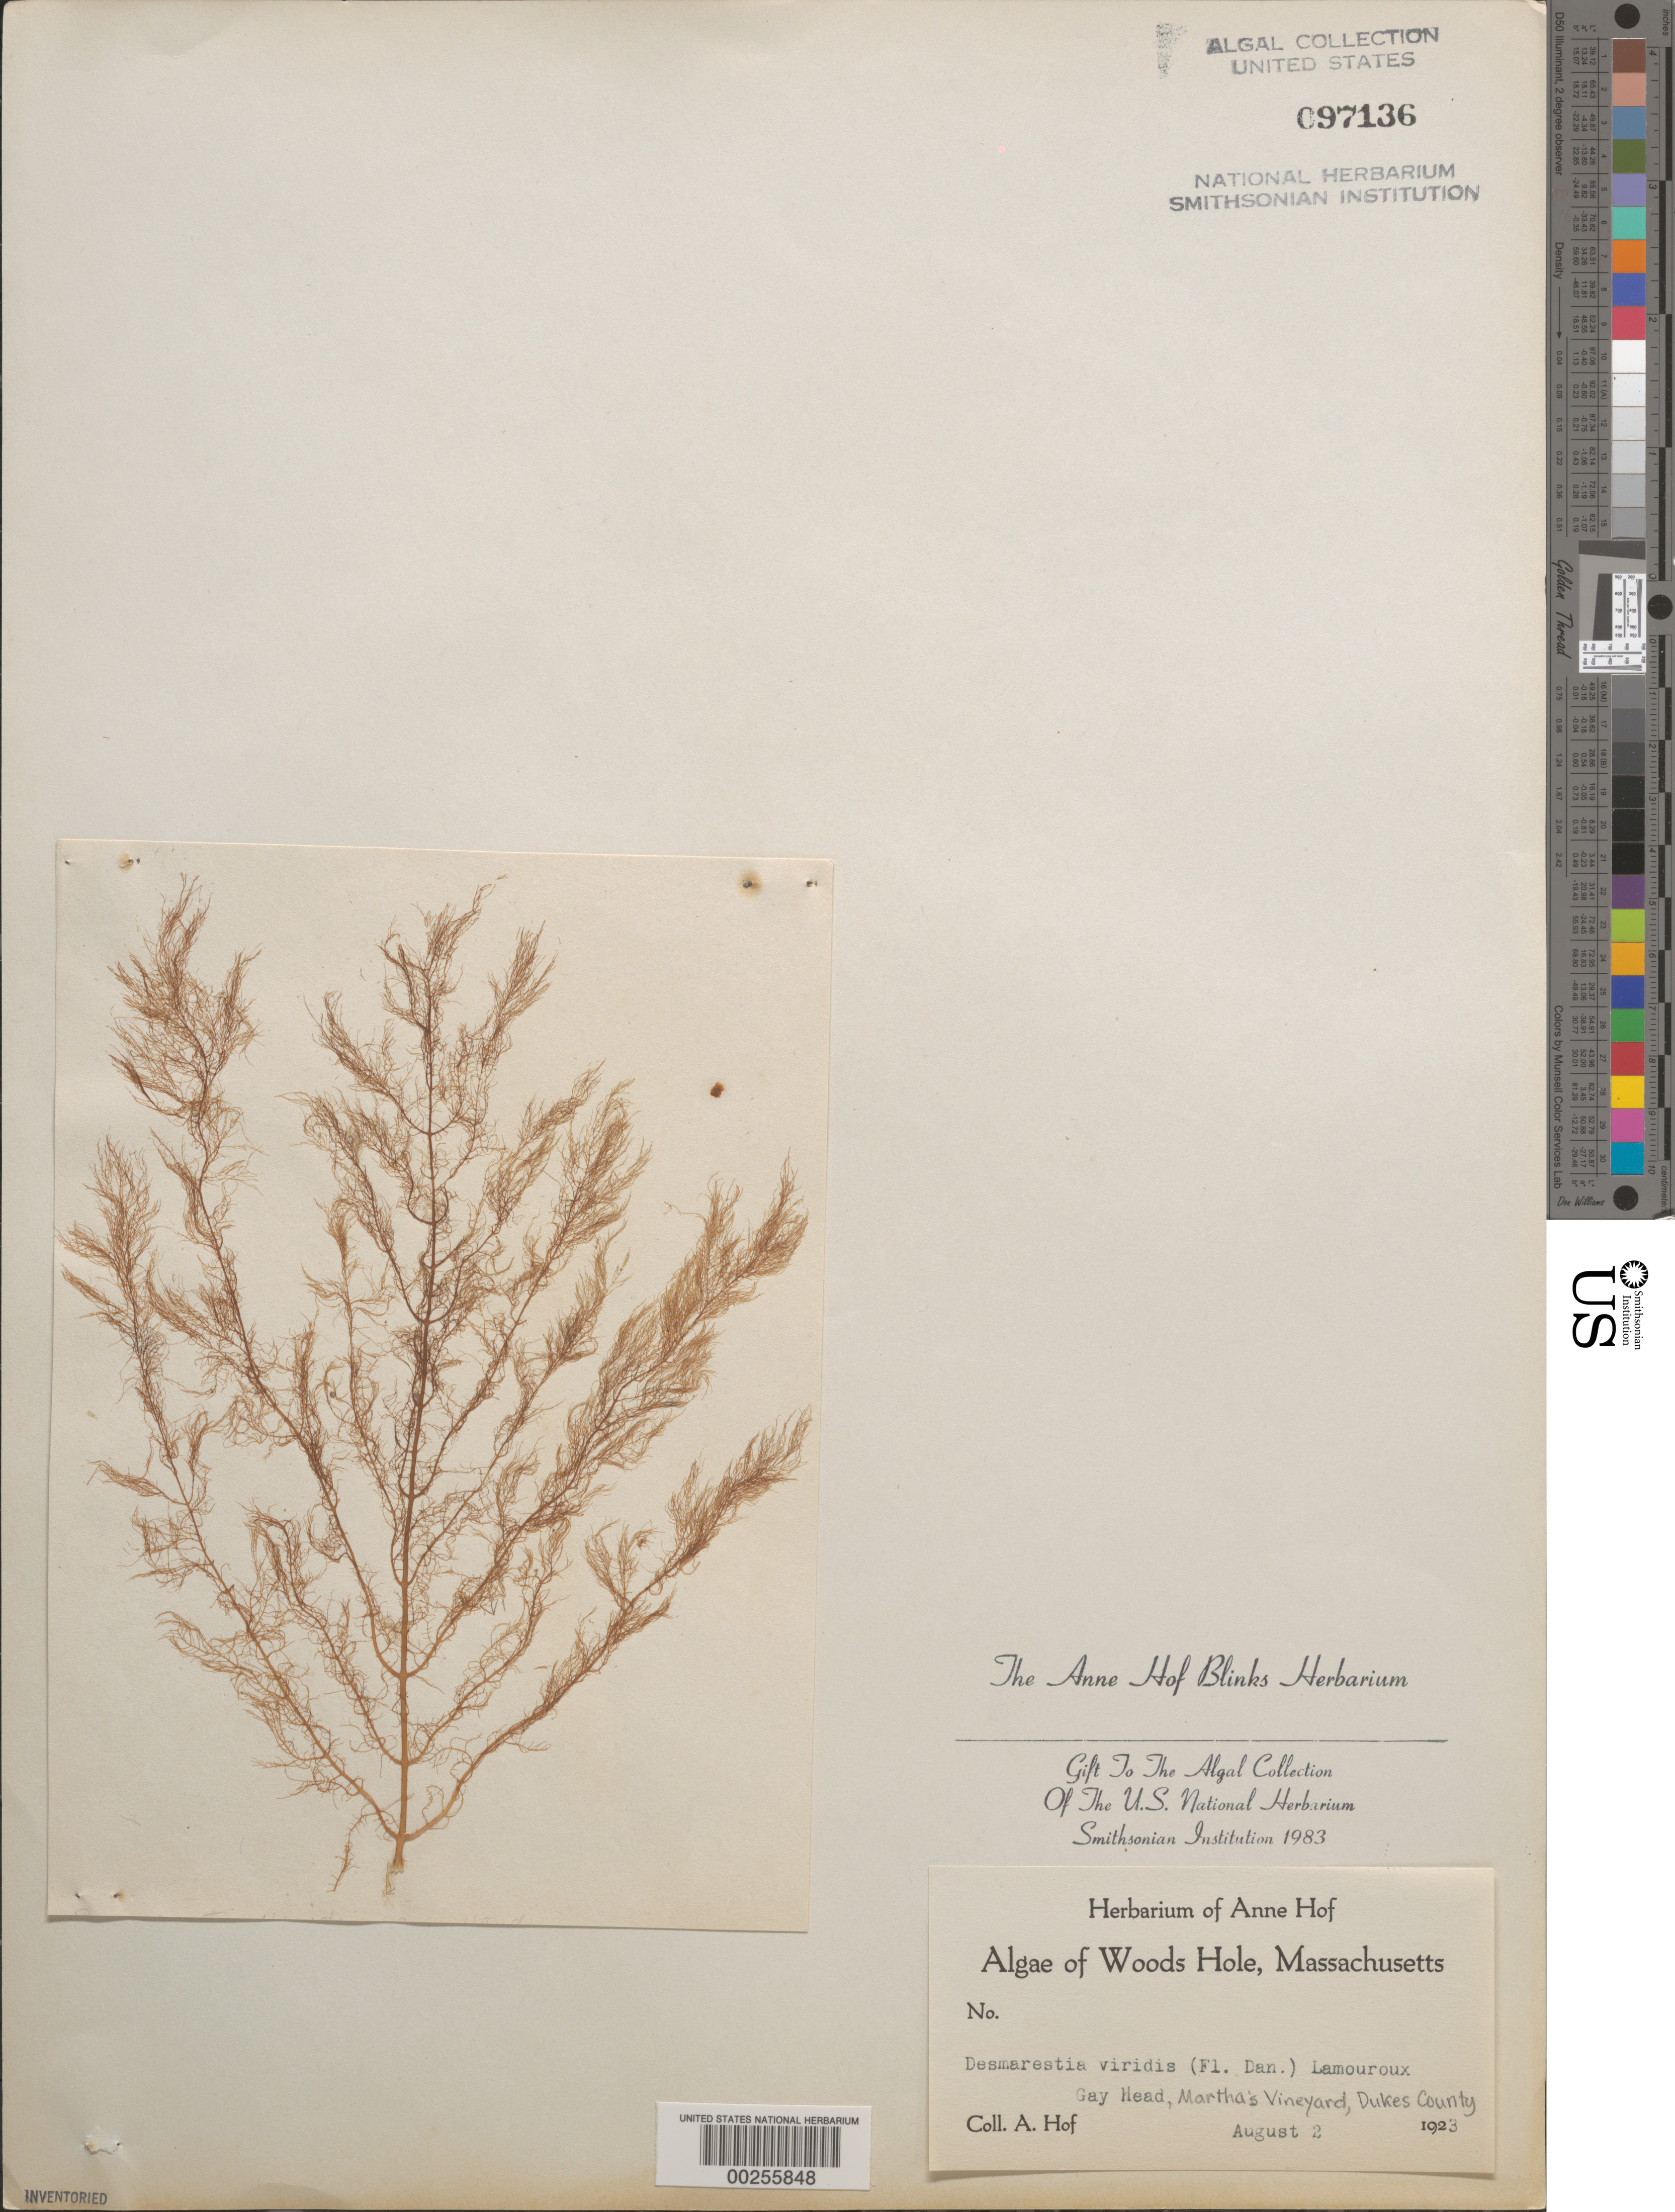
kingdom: Chromista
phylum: Ochrophyta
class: Phaeophyceae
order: Desmarestiales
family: Desmarestiaceae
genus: Desmarestia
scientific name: Desmarestia viridis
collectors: A. Blinks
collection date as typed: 02 Aug 1923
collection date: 1923-08-02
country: United States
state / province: Massachusetts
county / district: Dukes County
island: Martha's Vineyard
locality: Gay Head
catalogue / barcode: US 97136